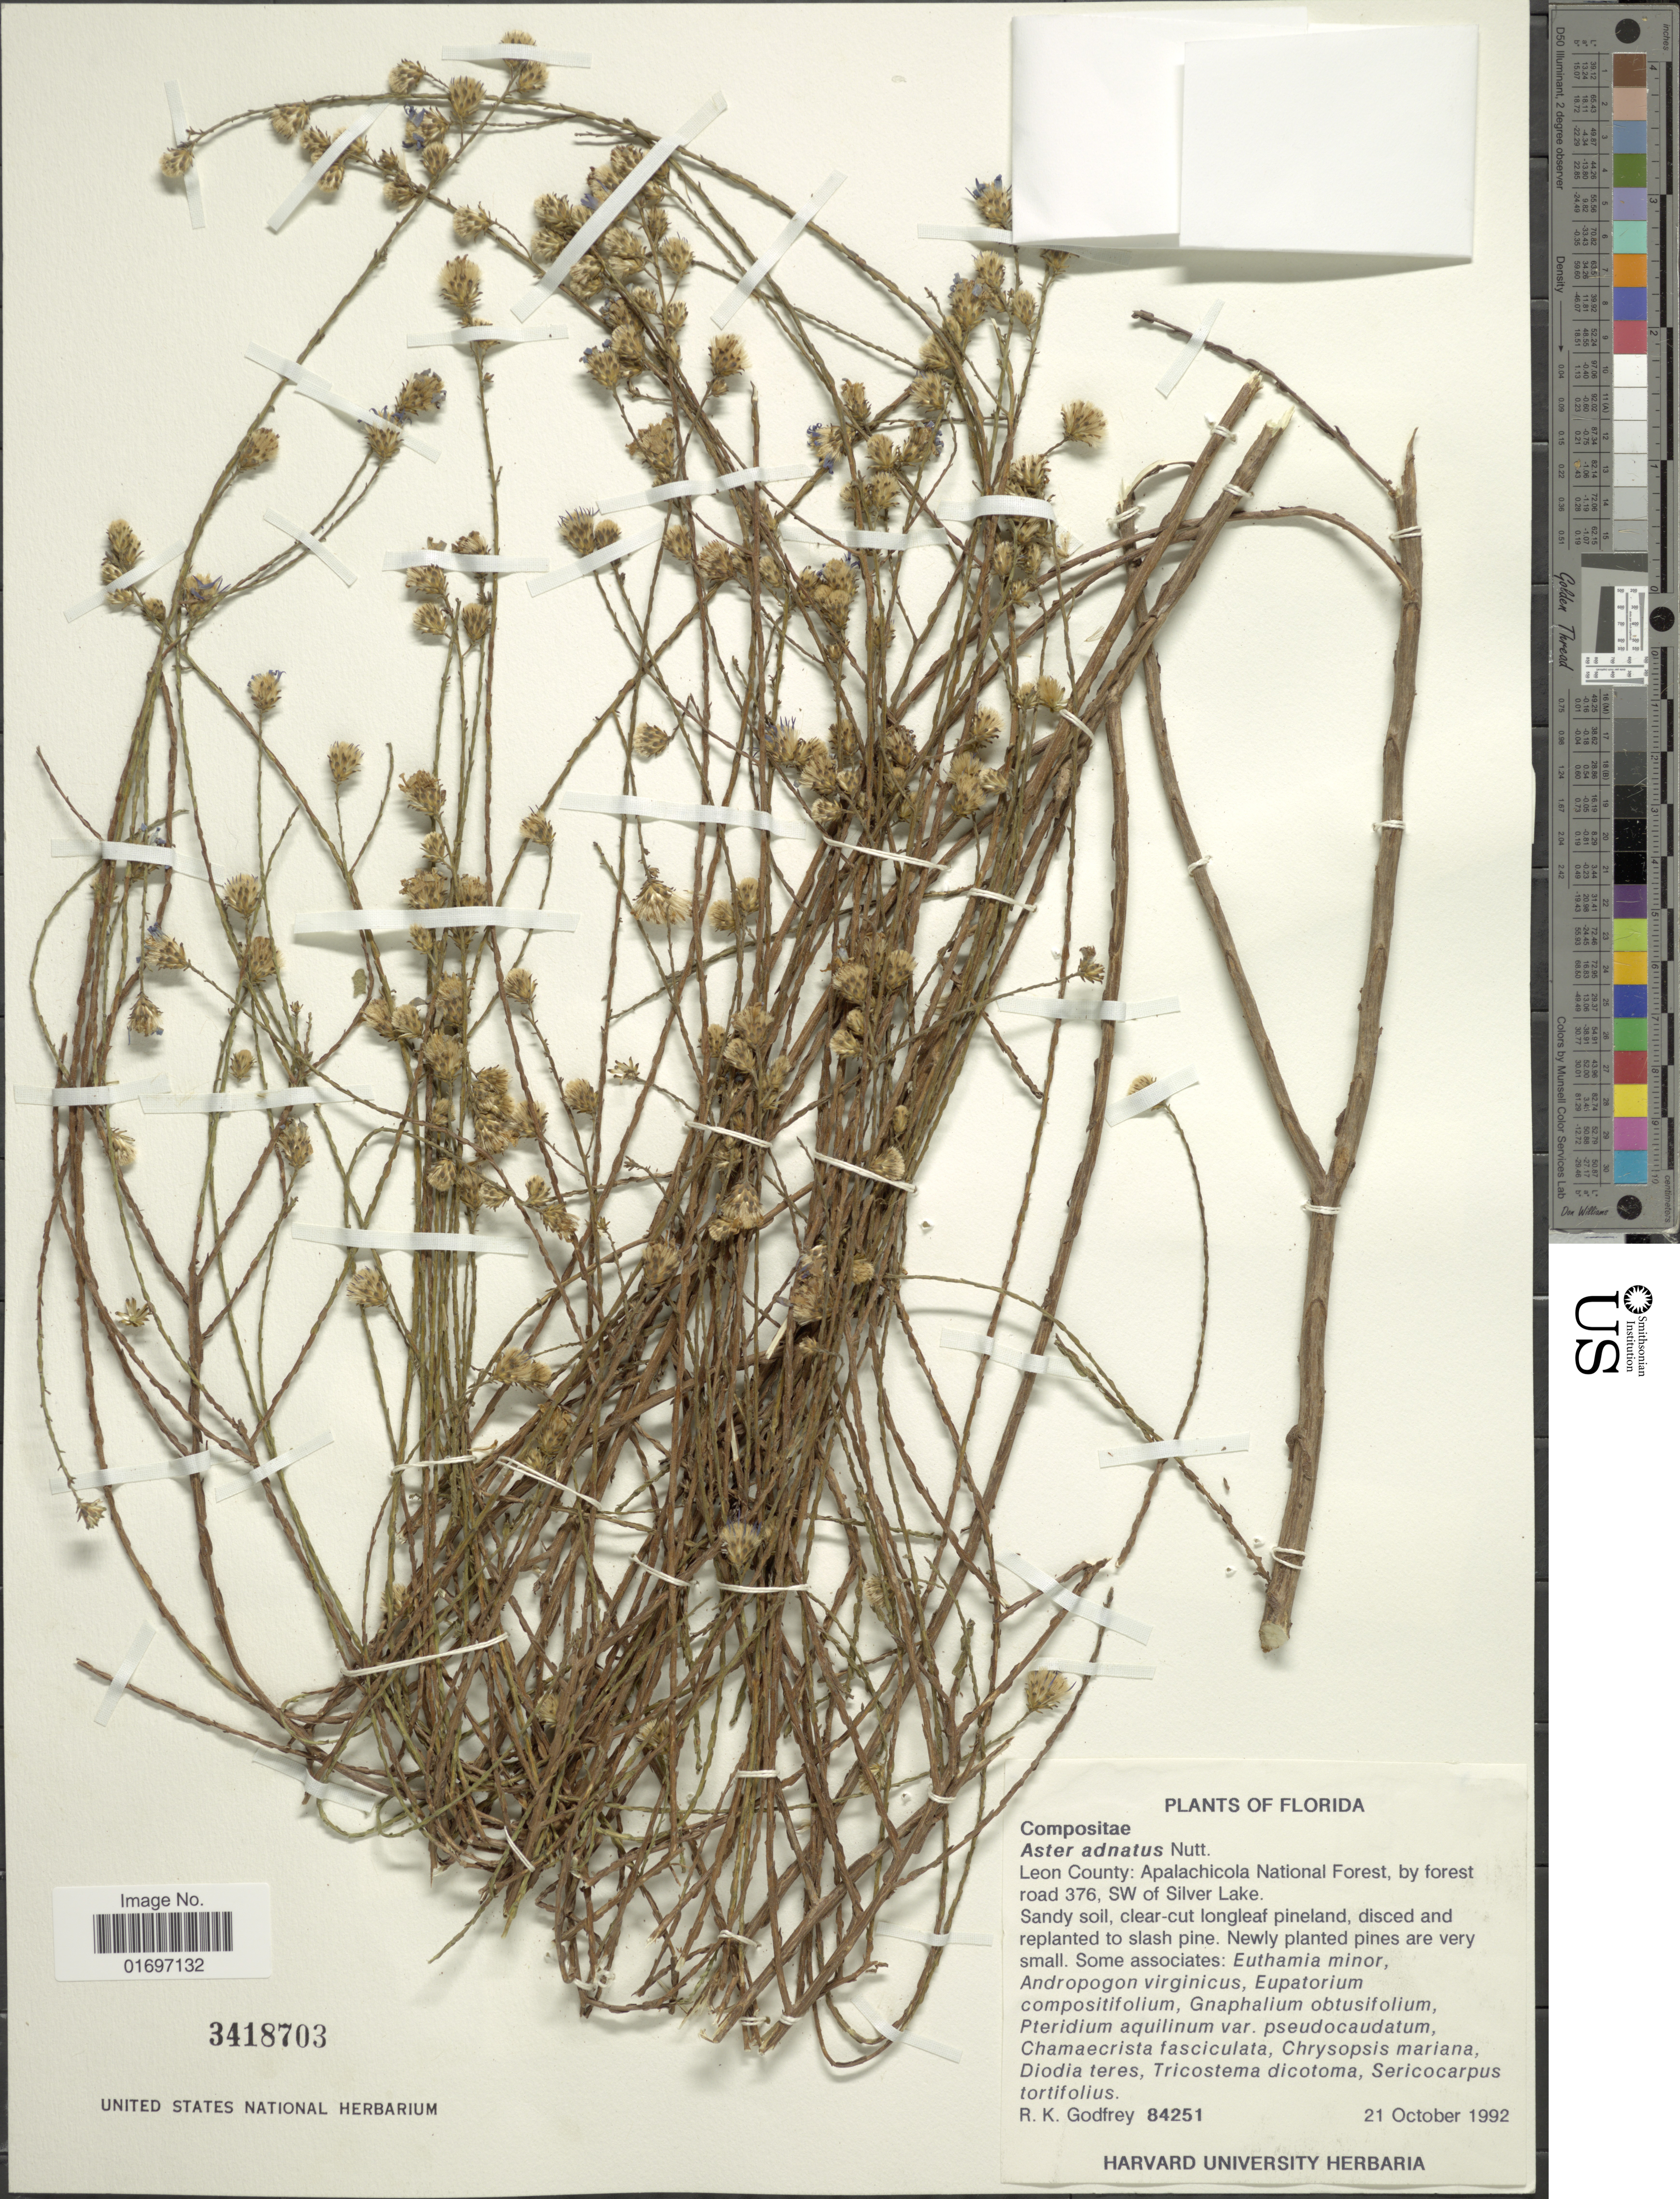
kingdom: Plantae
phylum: Tracheophyta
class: Magnoliopsida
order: Asterales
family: Asteraceae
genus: Symphyotrichum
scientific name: Symphyotrichum adnatum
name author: (Nutt.) G.L. Nesom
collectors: R. K. Godfrey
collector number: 84251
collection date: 1992-10-21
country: United States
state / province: Florida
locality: Florida. Leon County: Apalachicola National Forest, by forest road 376, SW of Silver Lake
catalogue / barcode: US 3418703